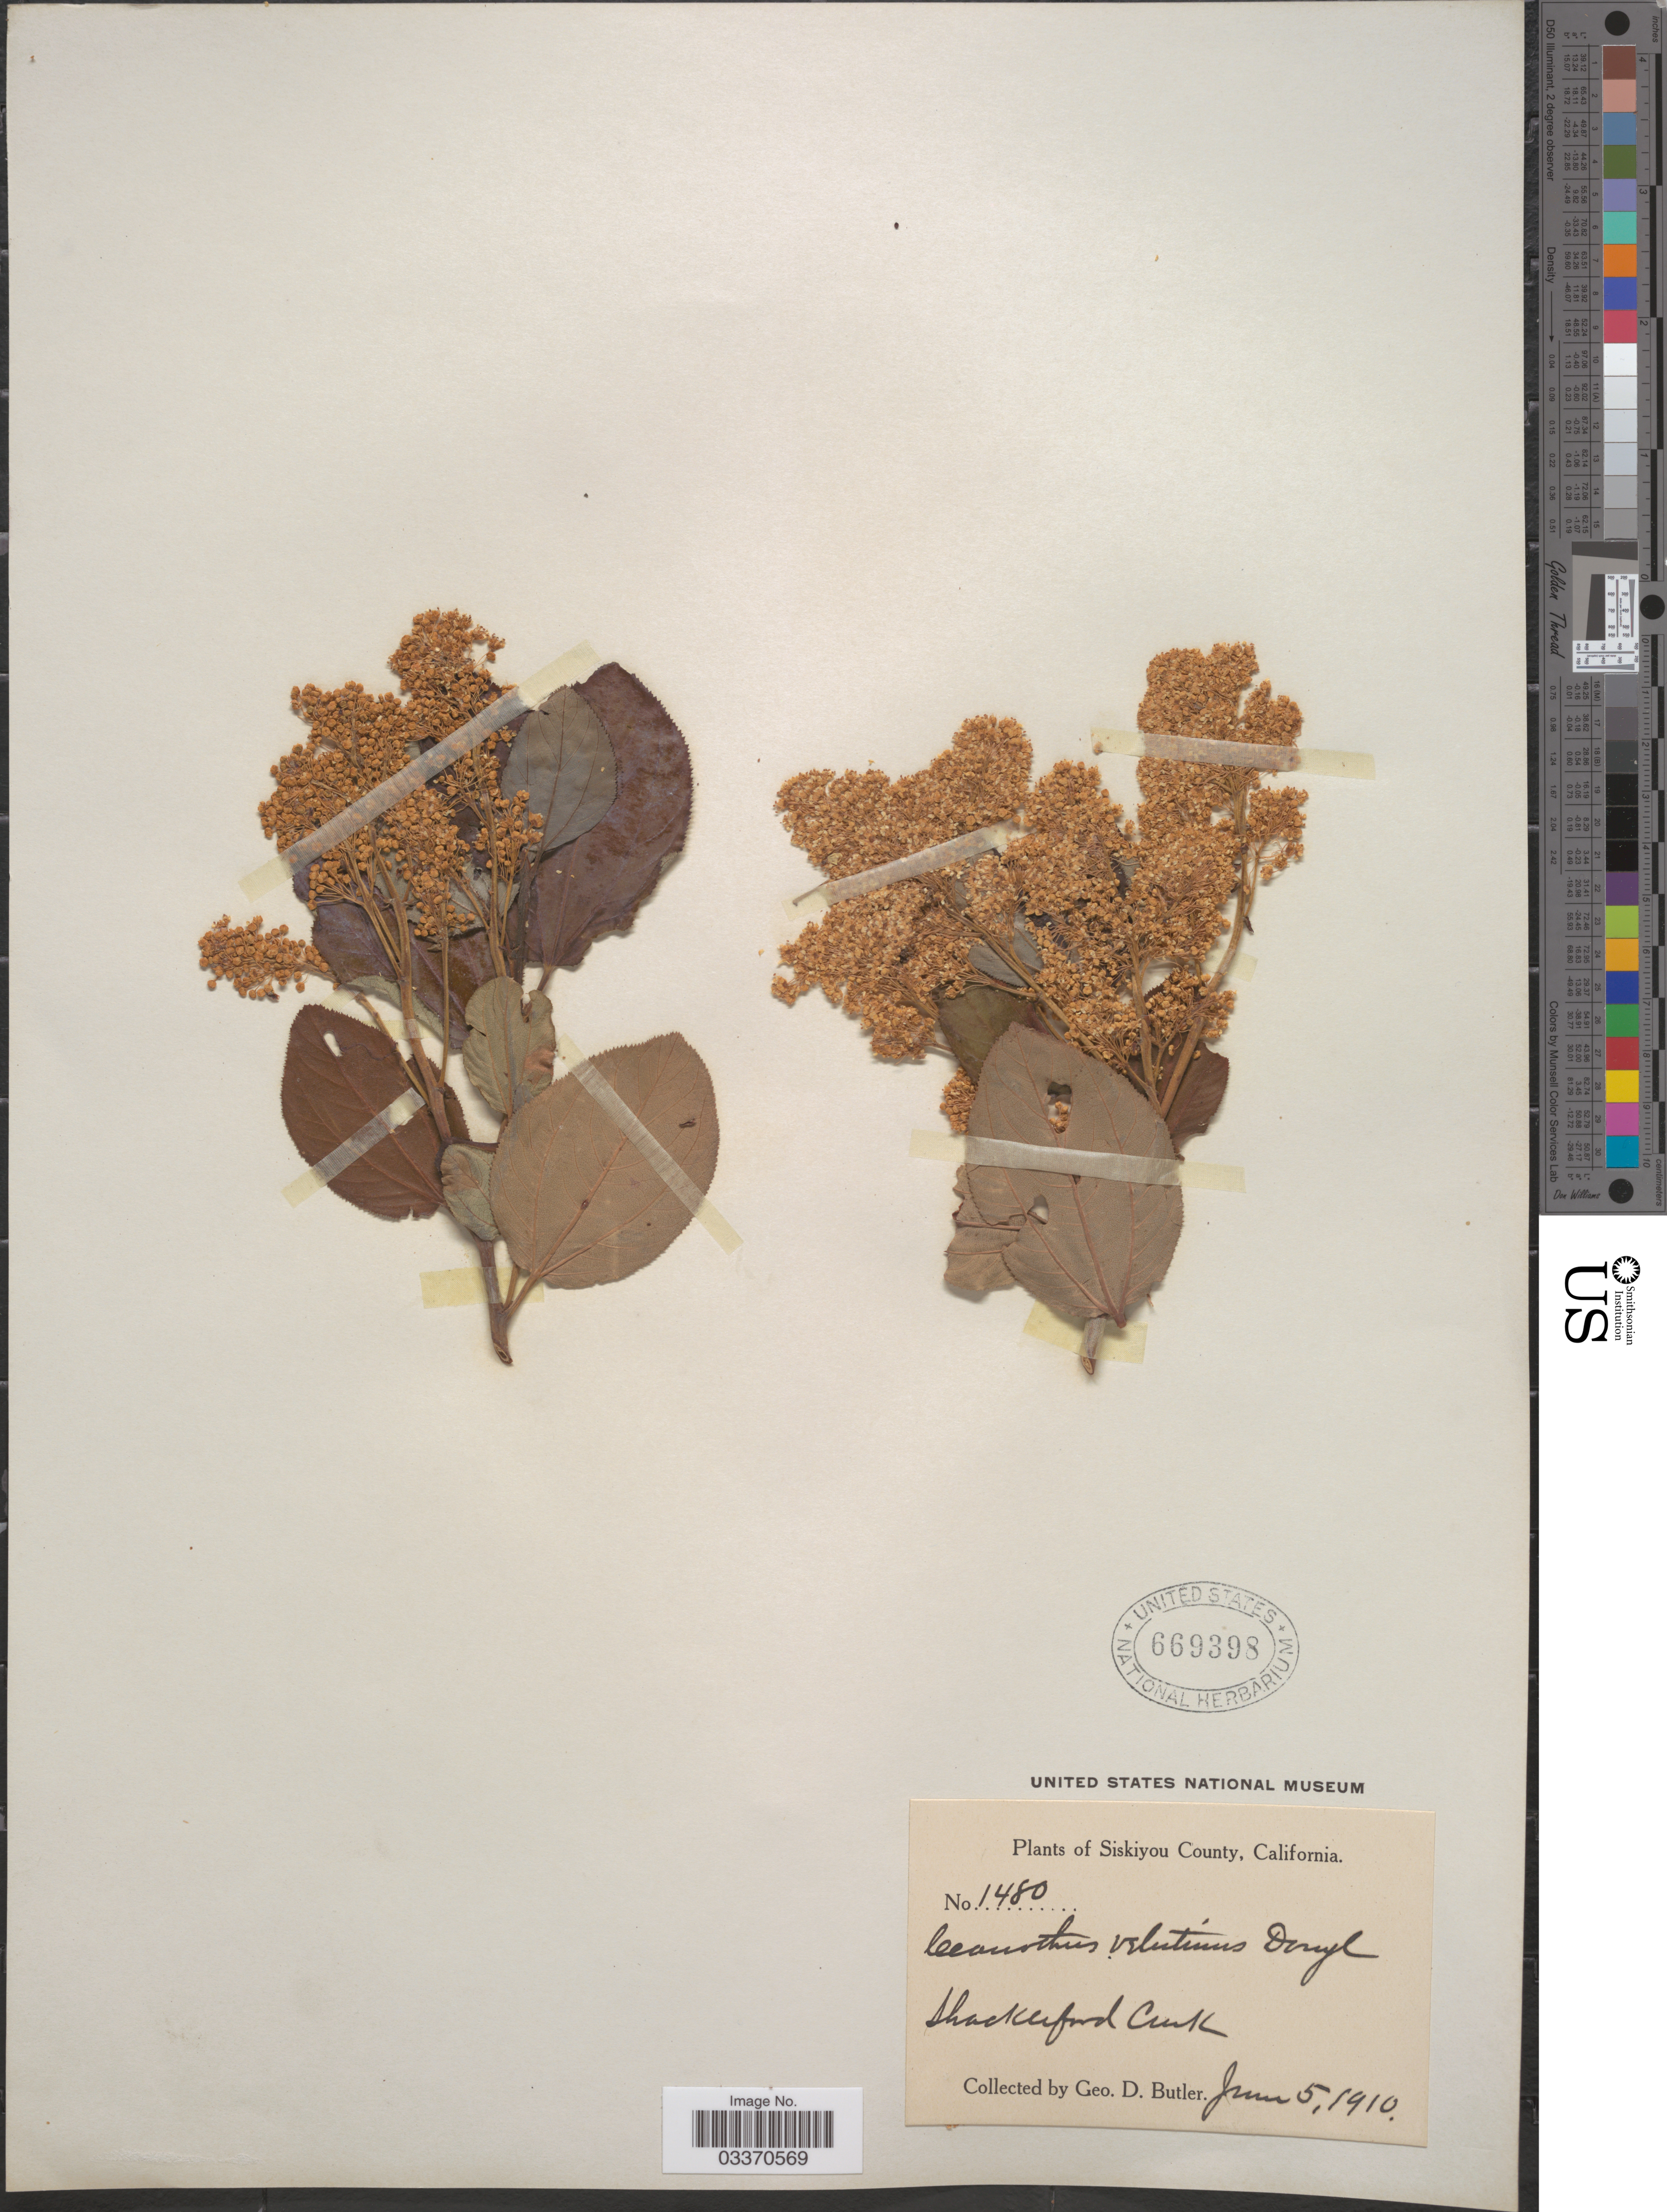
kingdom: Plantae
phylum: Tracheophyta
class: Magnoliopsida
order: Rosales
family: Rhamnaceae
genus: Ceanothus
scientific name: Ceanothus velutinus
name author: Douglas ex Hook.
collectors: G. D. Butler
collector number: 1480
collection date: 1910-06-05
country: United States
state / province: California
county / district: Siskiyou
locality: Siskiyou County. Shackleford Creek.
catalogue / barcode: US 669398